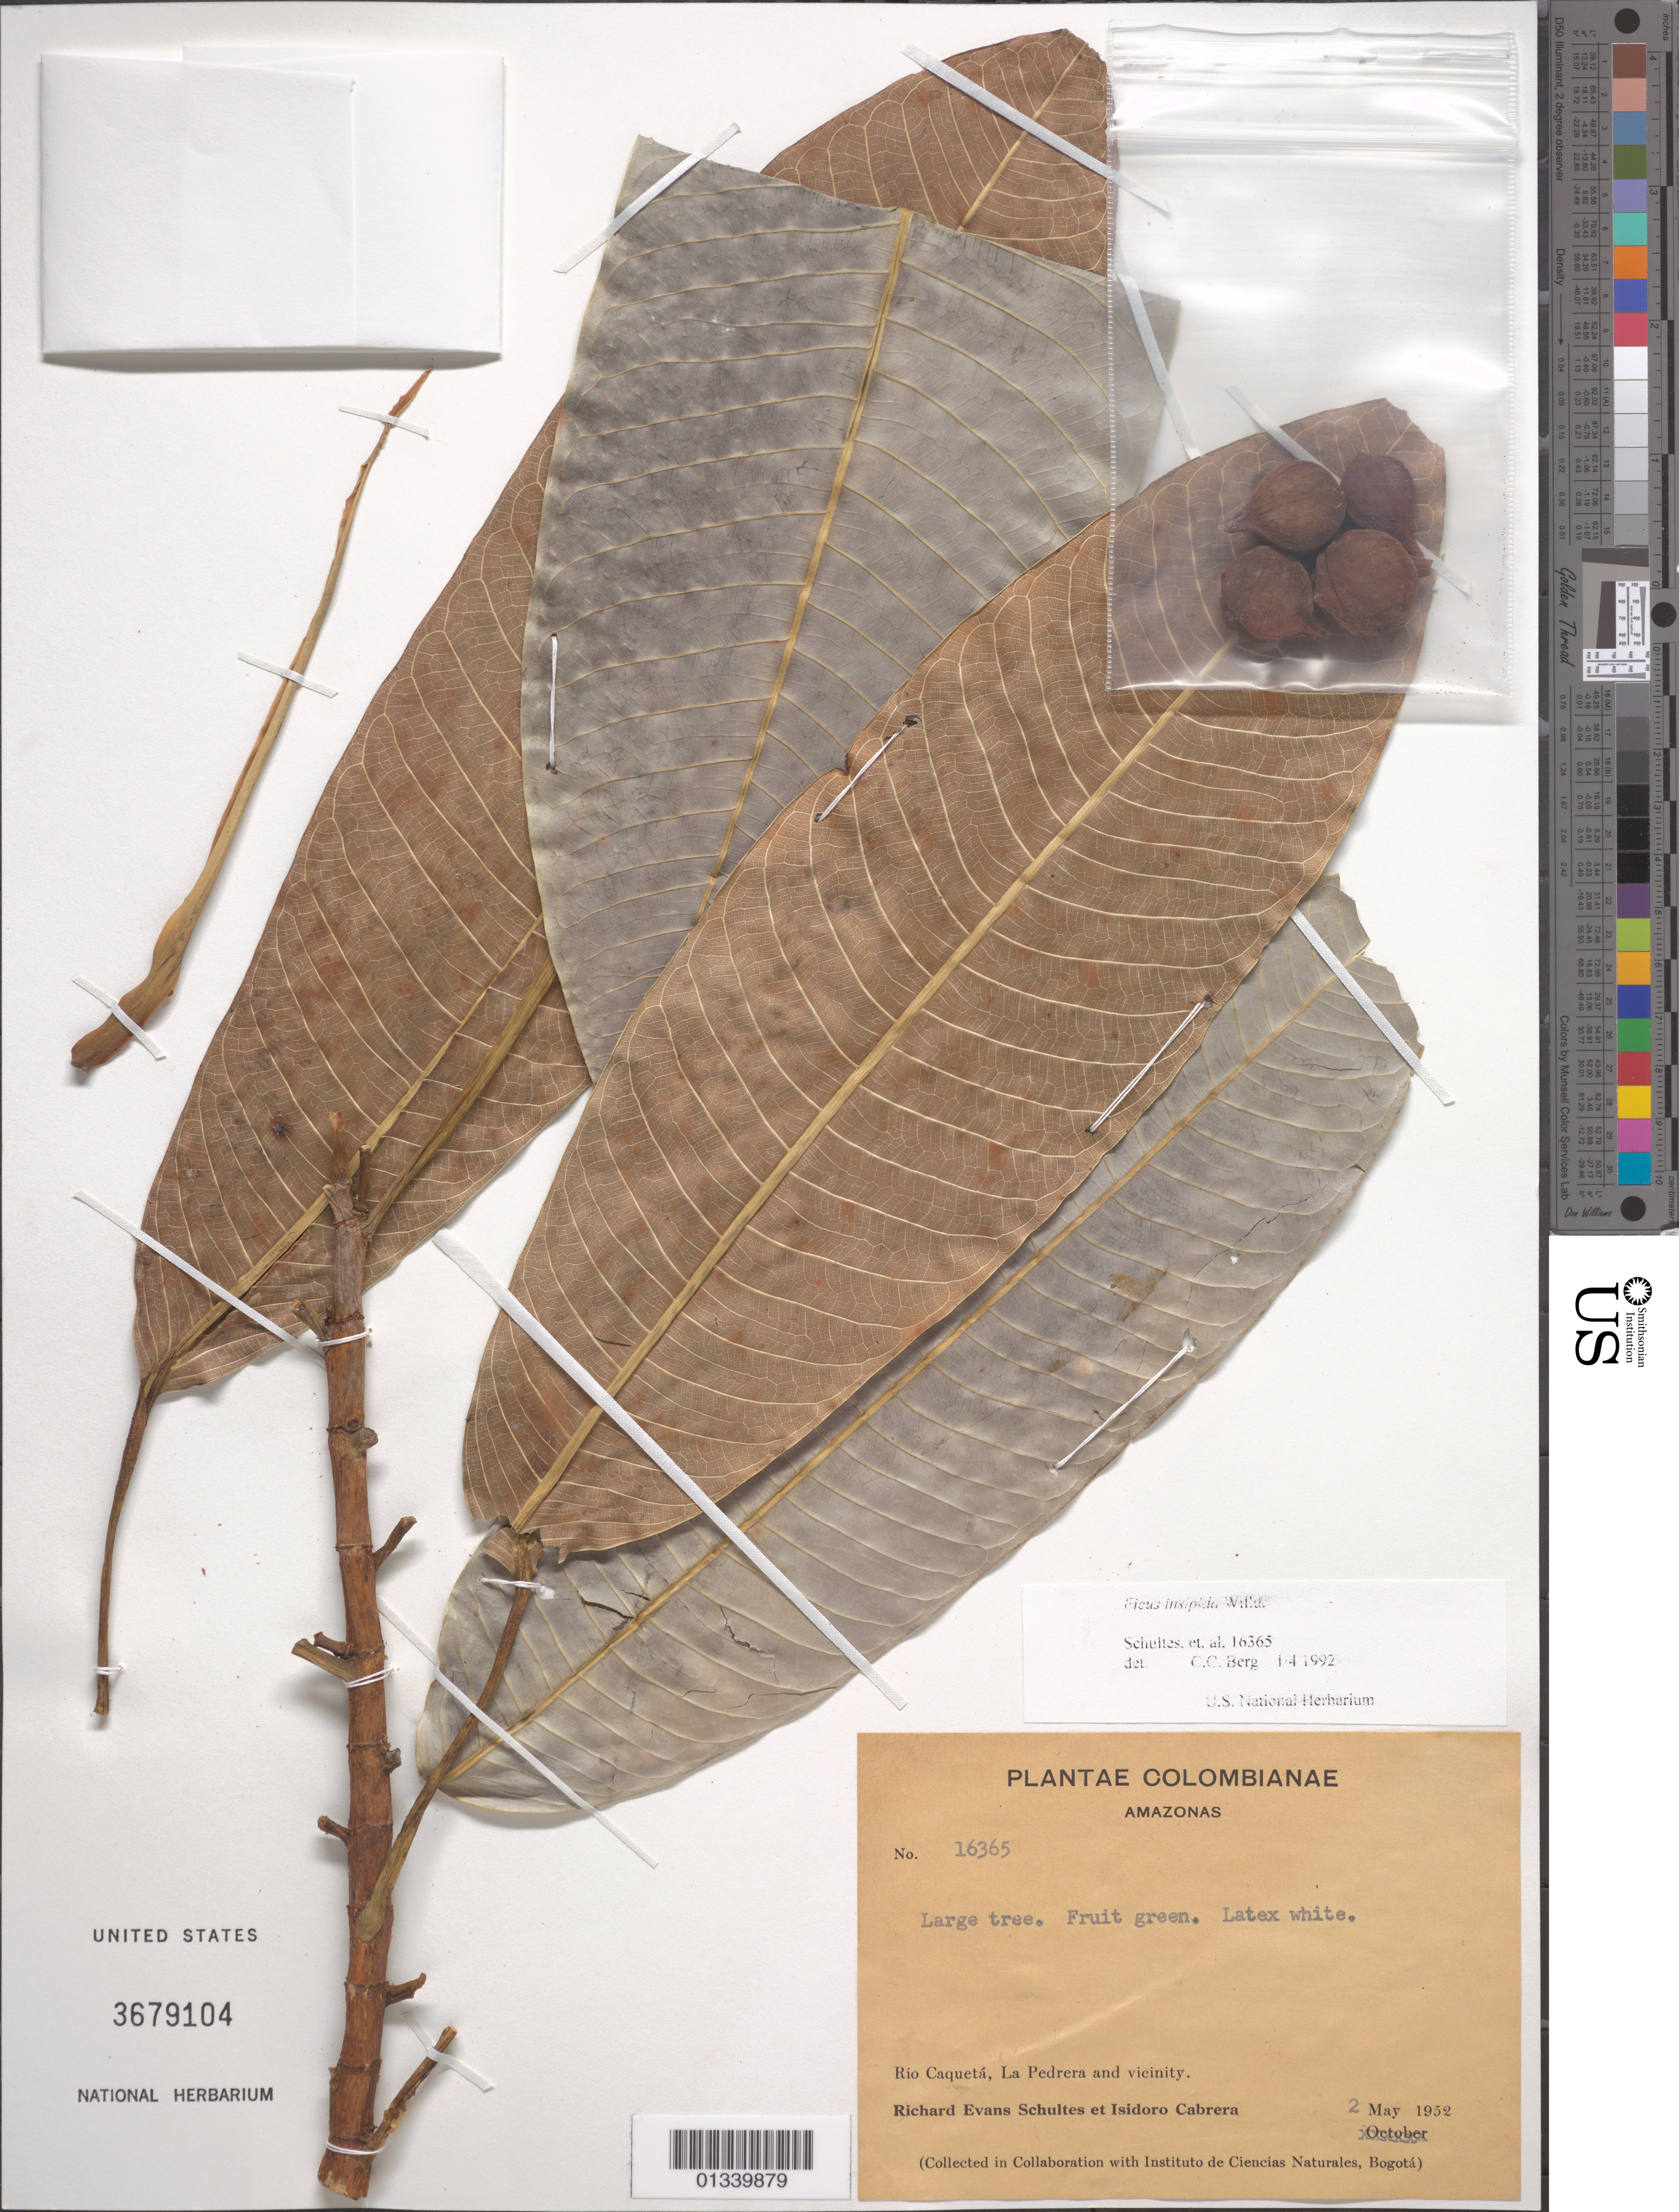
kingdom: Plantae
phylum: Tracheophyta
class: Magnoliopsida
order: Rosales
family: Moraceae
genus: Ficus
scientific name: Ficus insipida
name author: Willd.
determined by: Berg, C. C.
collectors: R. E. Schultes & I. Cabrera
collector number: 16365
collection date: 1952-05-02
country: Colombia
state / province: Amazonas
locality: Rio Caqueta, La Pedrera and vicinity.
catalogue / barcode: US 3679104